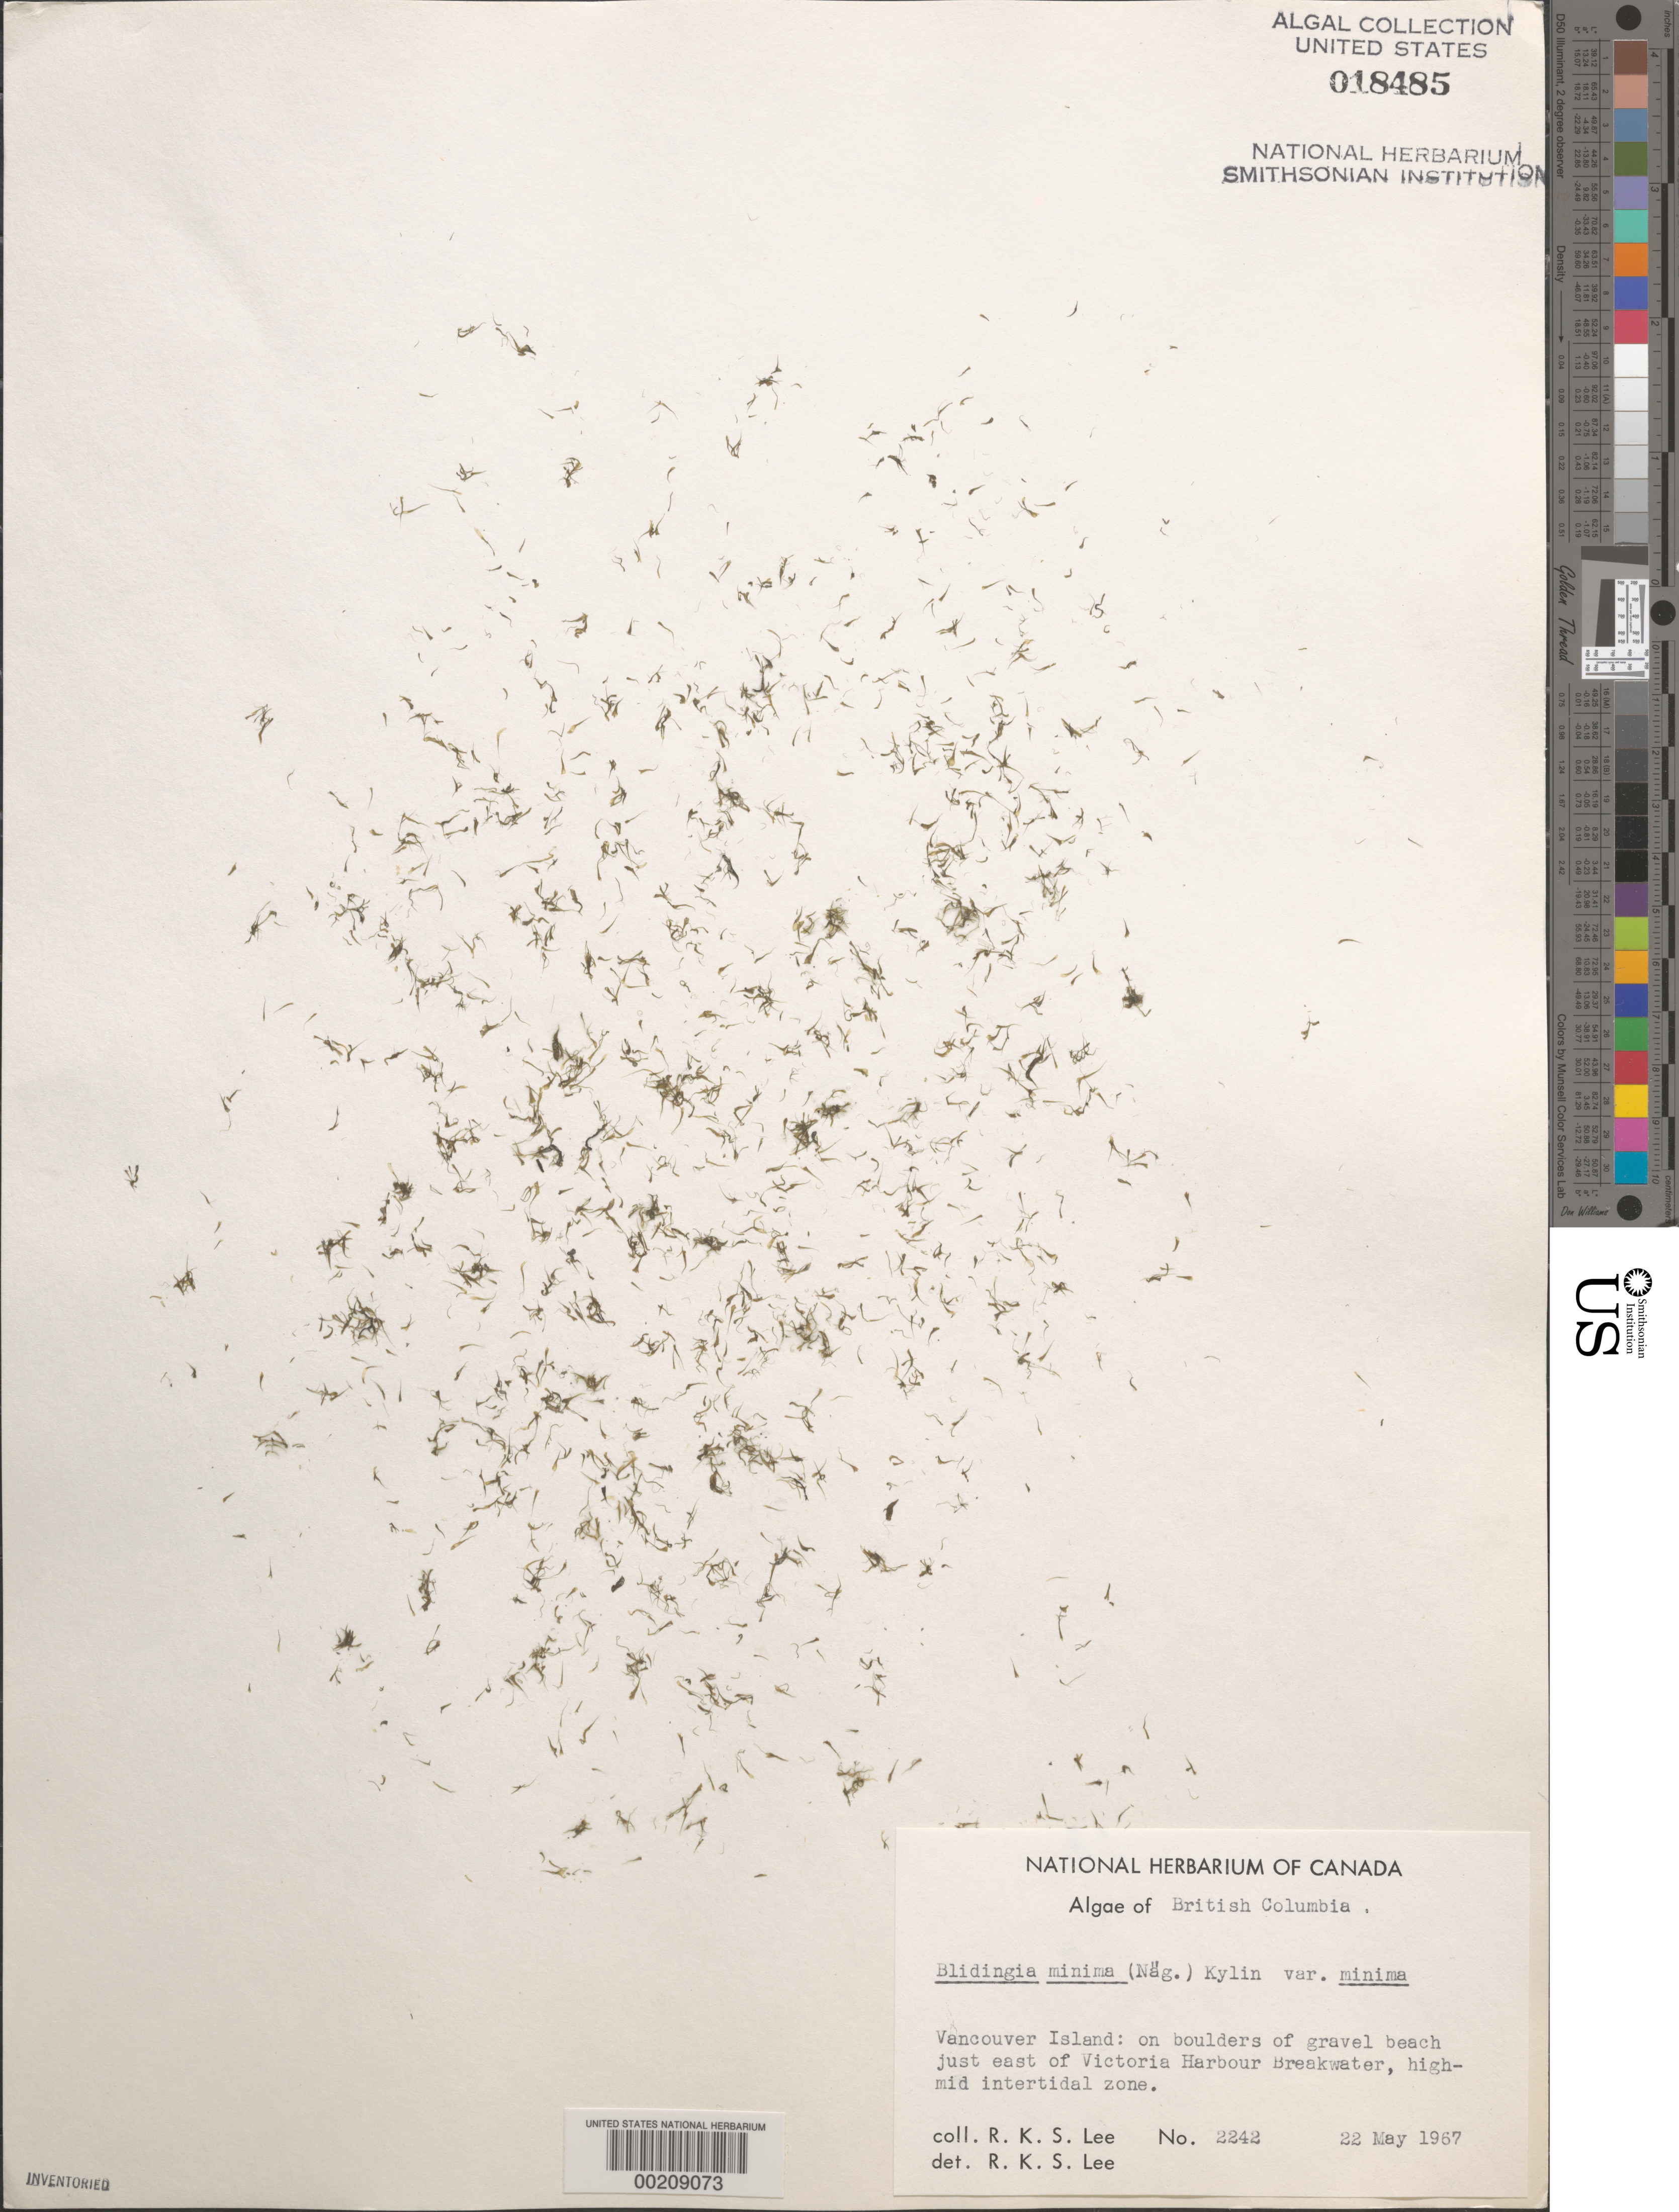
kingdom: Plantae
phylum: Chlorophyta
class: Ulvophyceae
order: Ulvales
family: Kornmanniaceae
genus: Blidingia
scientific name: Blidingia minima var. minima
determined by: Lee, R. K. S.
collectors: R. Lee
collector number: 2242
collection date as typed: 22 May 1967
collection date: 1967-05-22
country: Canada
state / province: British Columbia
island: Vancouver Island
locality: Just east of Victoria Harbor breakwater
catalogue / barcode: US 18485